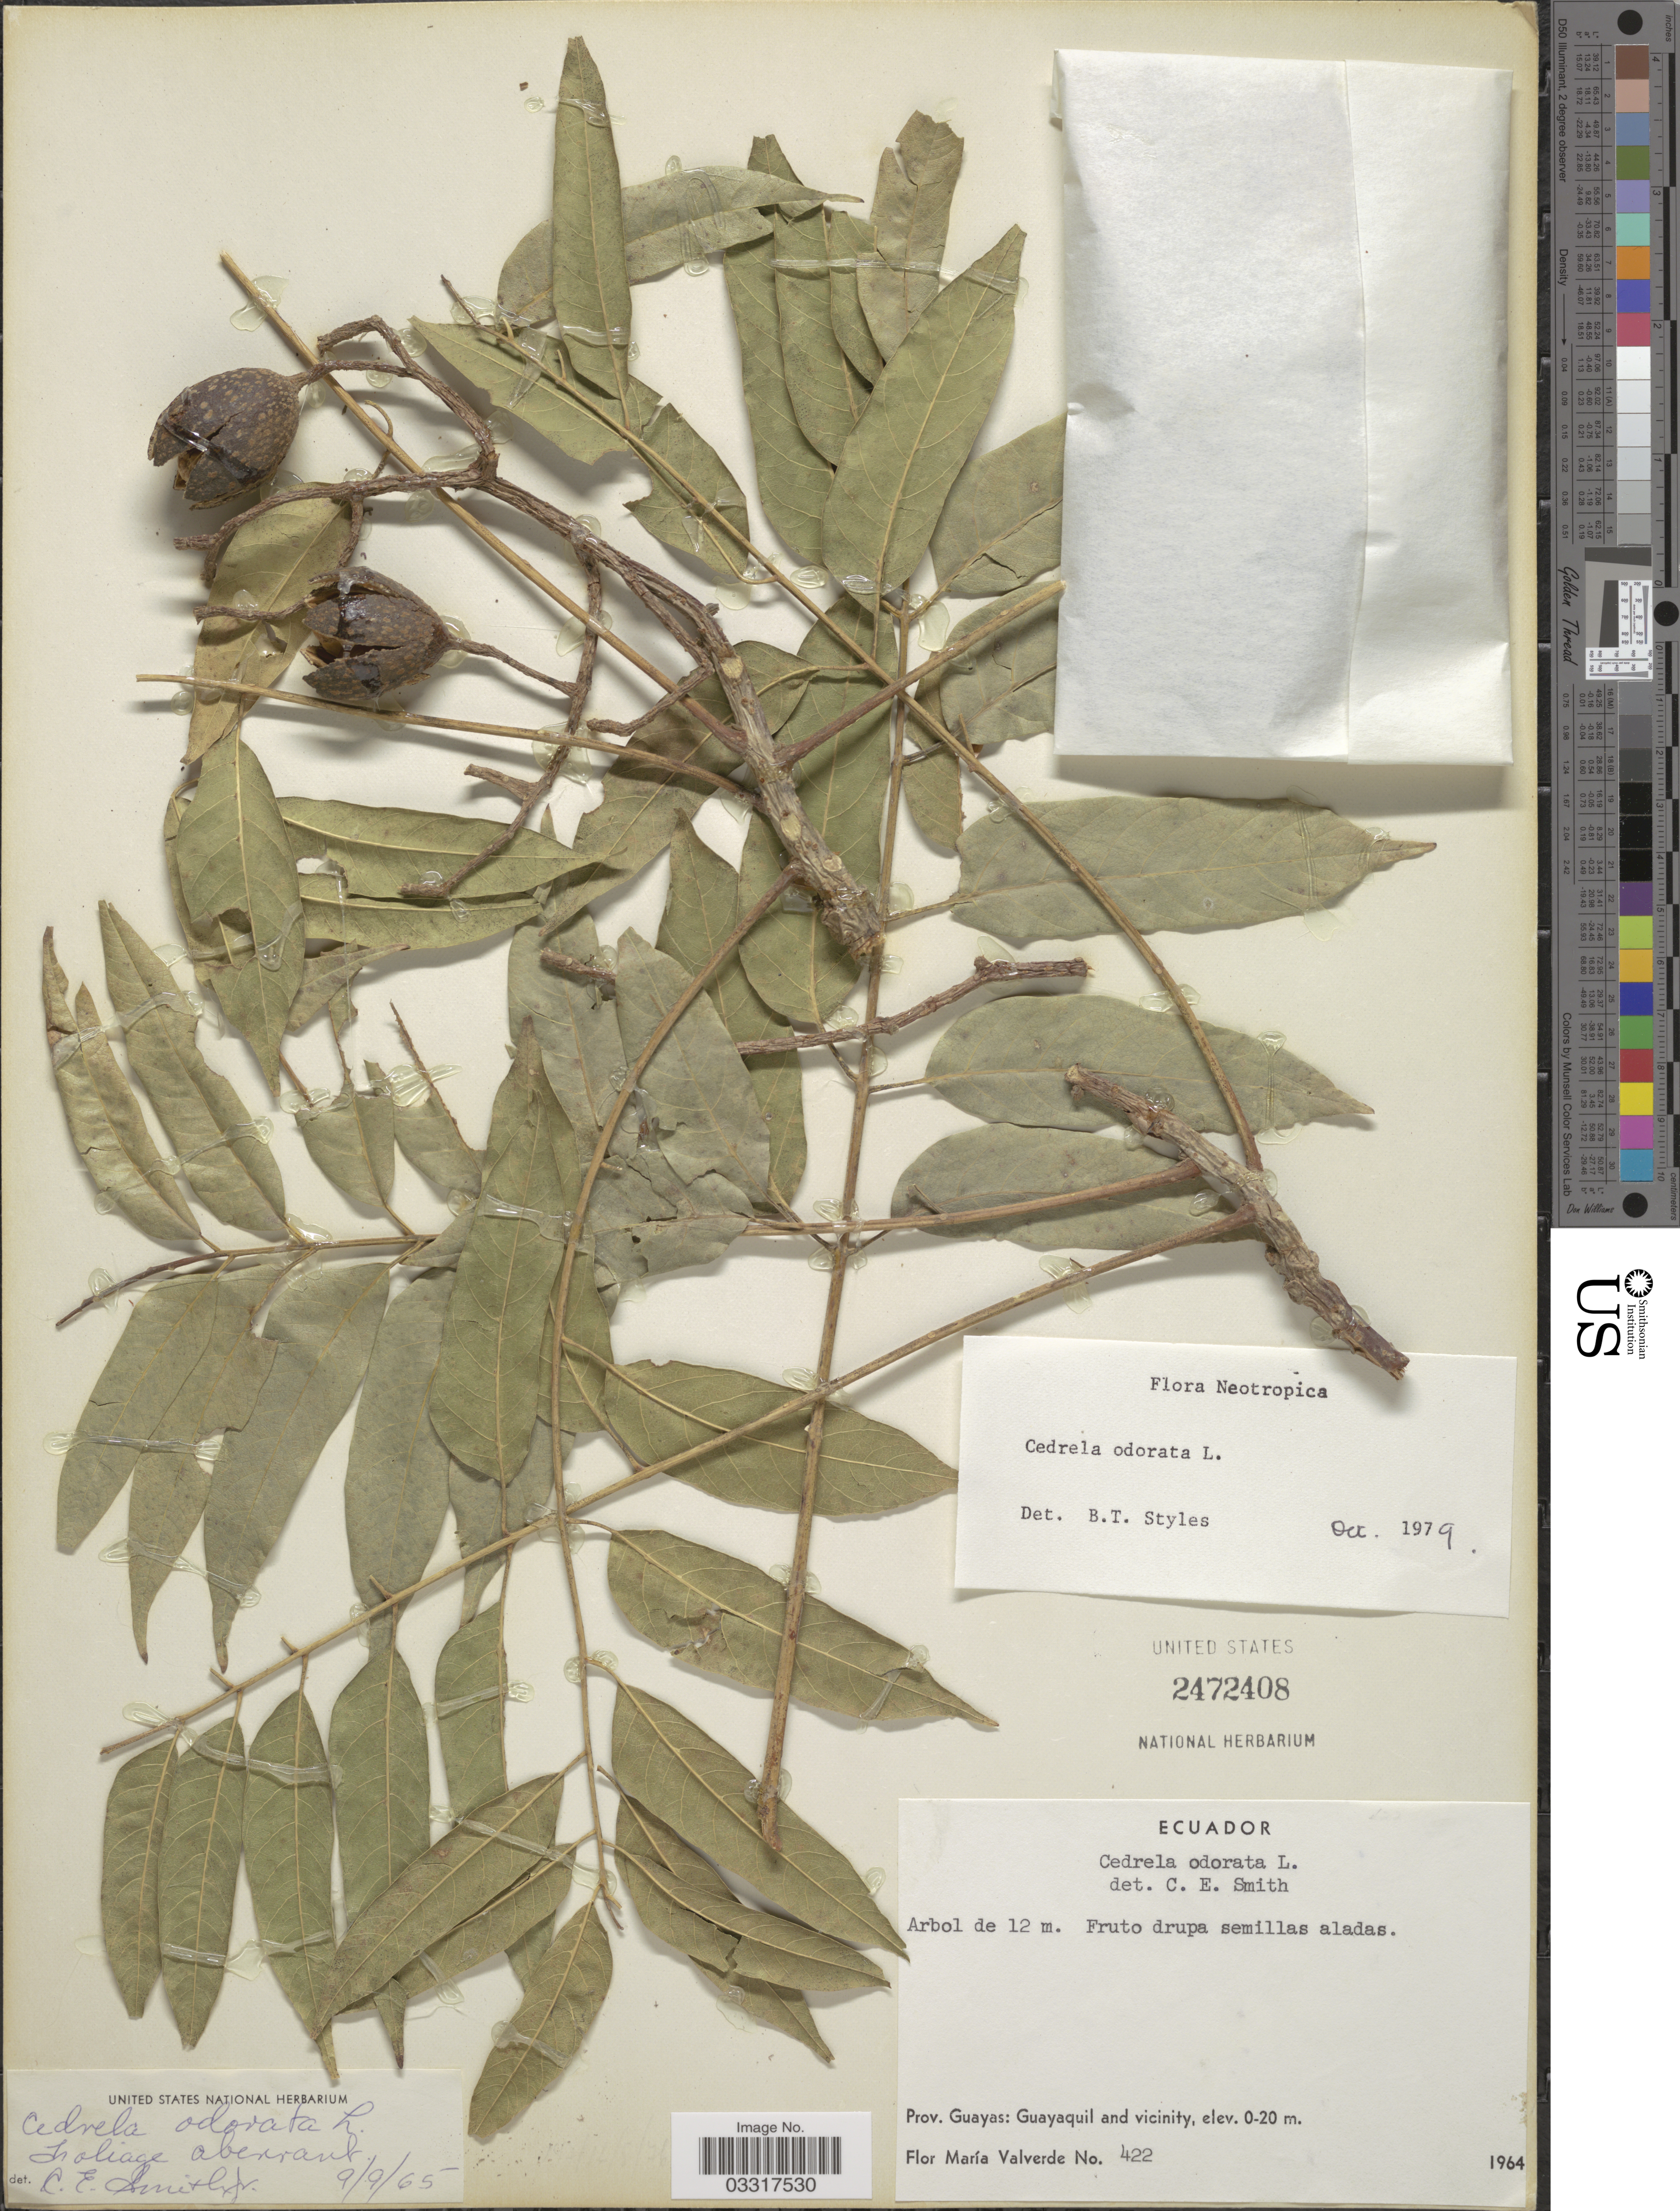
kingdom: Plantae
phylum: Tracheophyta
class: Magnoliopsida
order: Sapindales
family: Meliaceae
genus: Cedrela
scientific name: Cedrela odorata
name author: L.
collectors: F. M. Valverde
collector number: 422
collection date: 1964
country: Ecuador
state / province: Guayas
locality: Guayaquil and vicinity.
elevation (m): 0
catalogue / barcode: US 2472408